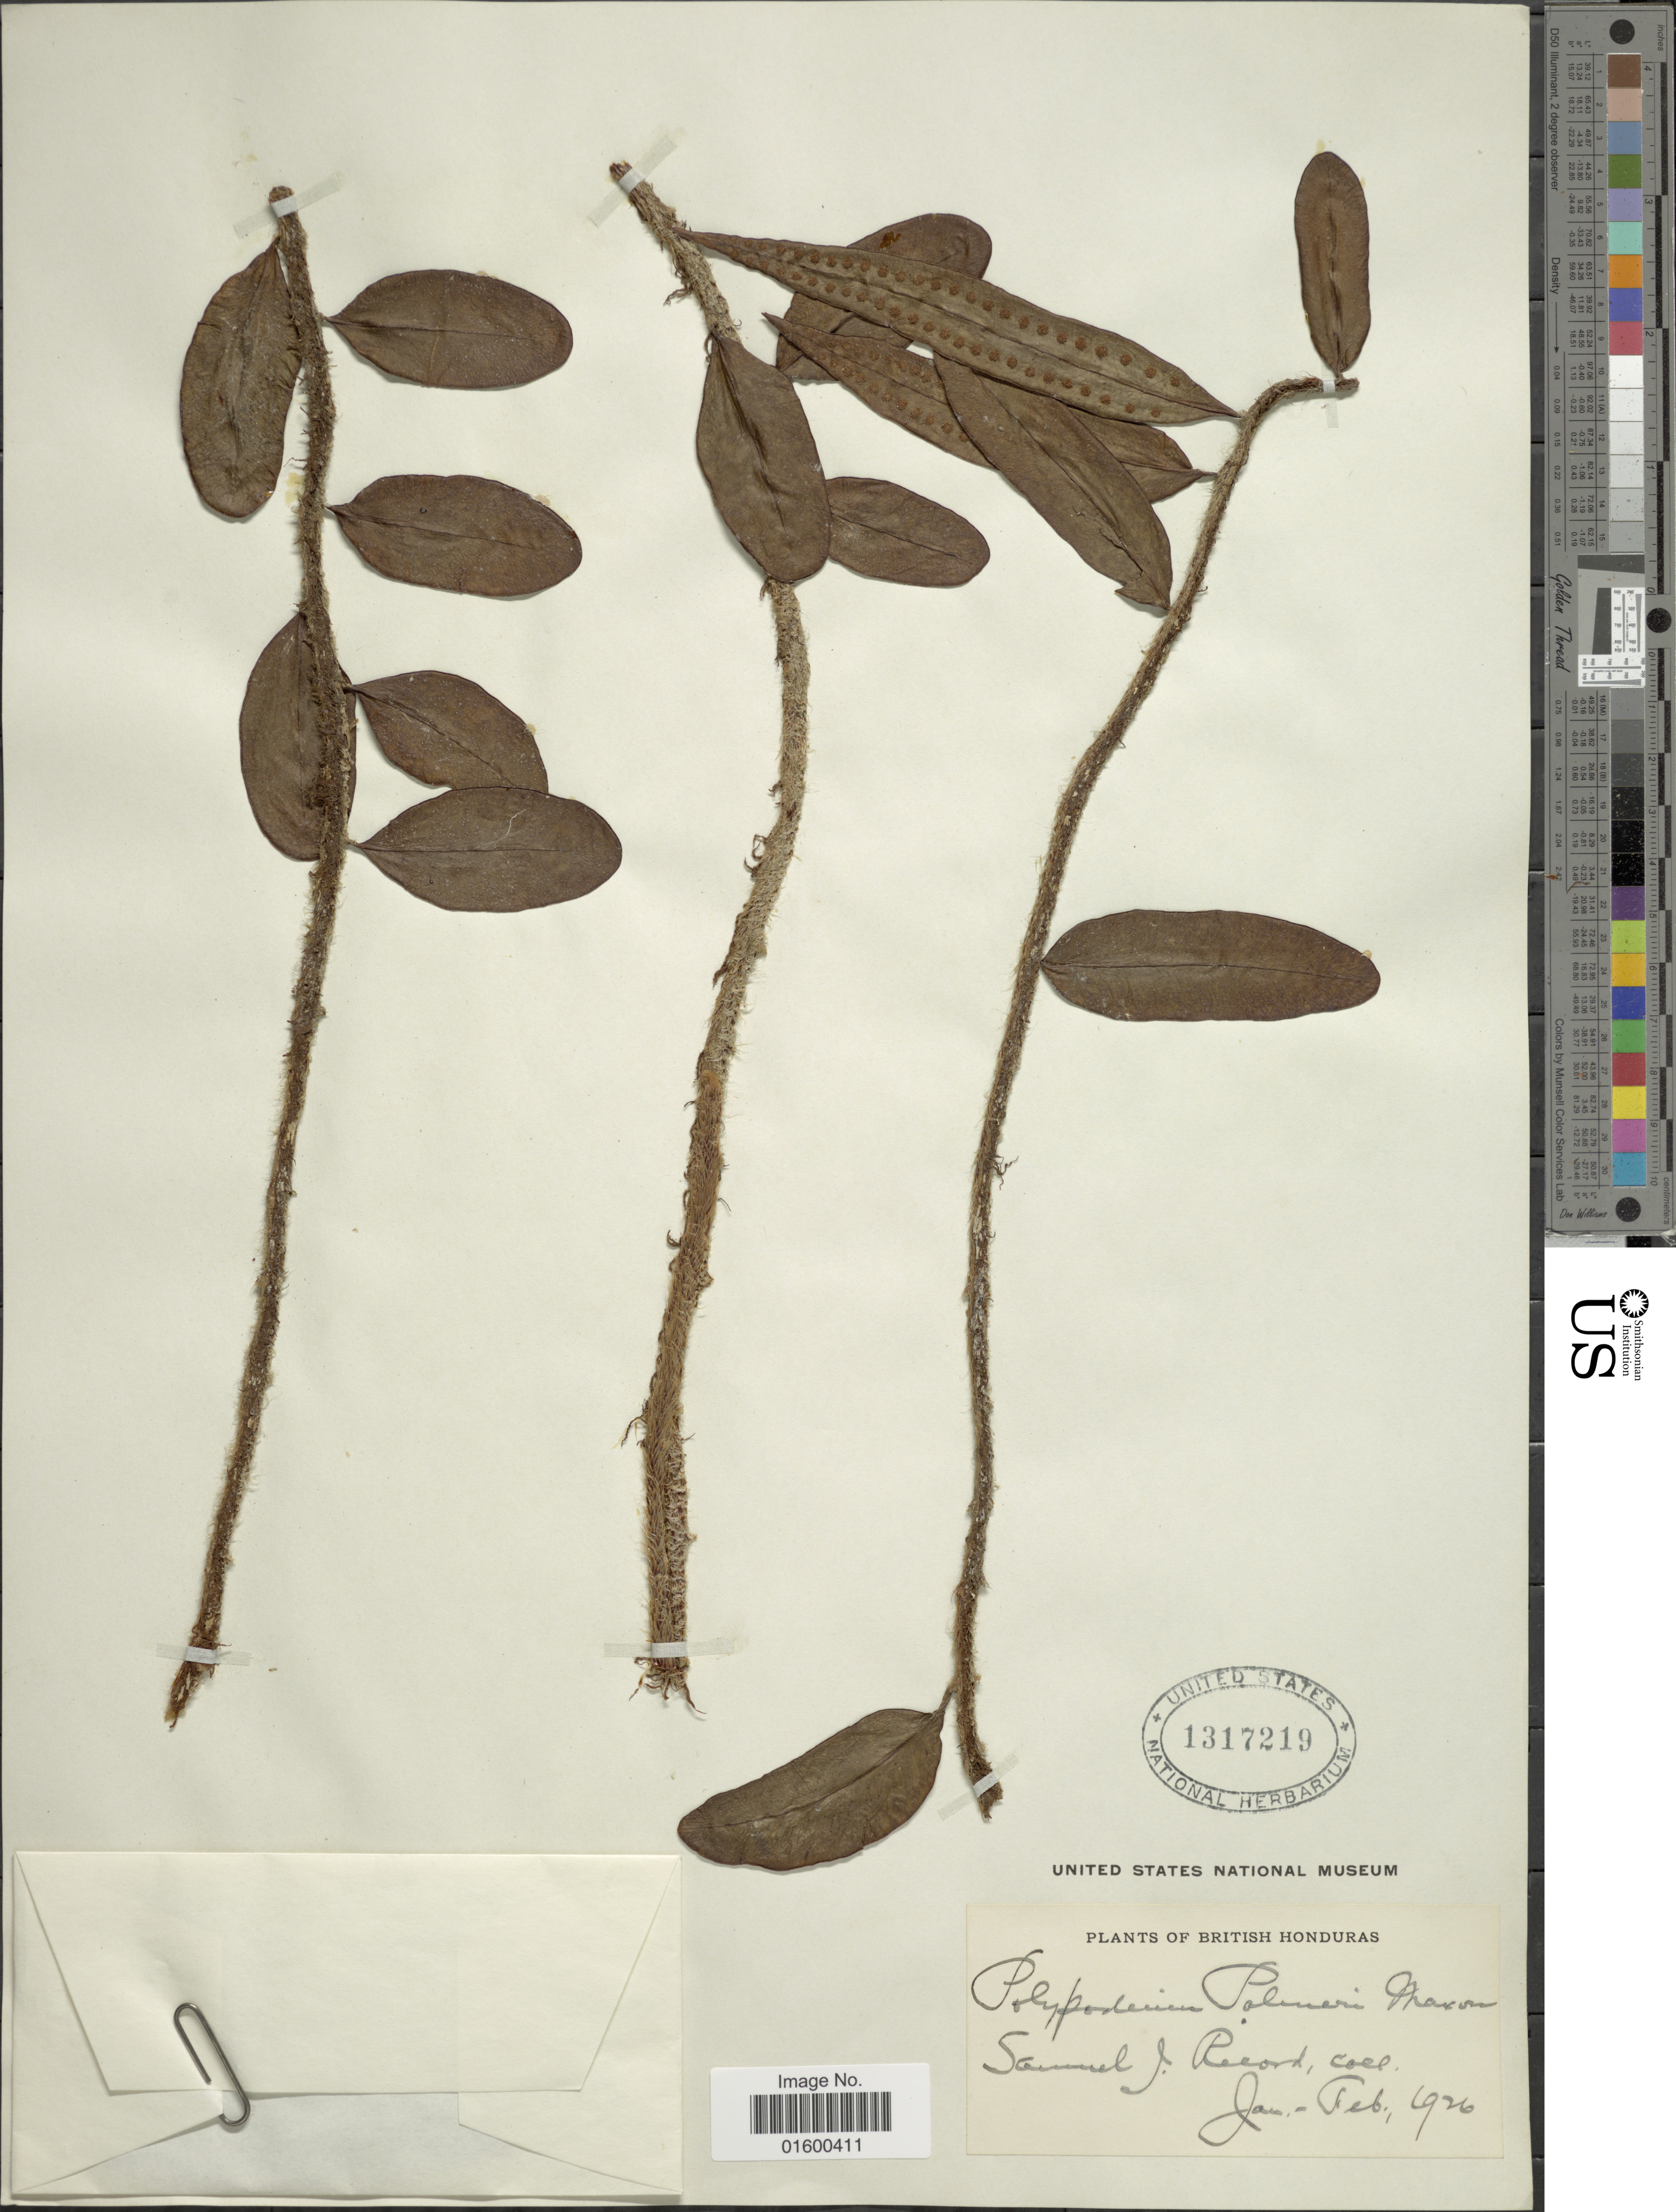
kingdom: Plantae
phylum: Tracheophyta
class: Polypodiopsida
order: Polypodiales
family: Polypodiaceae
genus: Microgramma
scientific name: Microgramma nitida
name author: (J. Sm.) A.R. Sm.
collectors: S. J. Record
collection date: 1926-01/1926-02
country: Belize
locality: British Honduras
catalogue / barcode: US 1317219